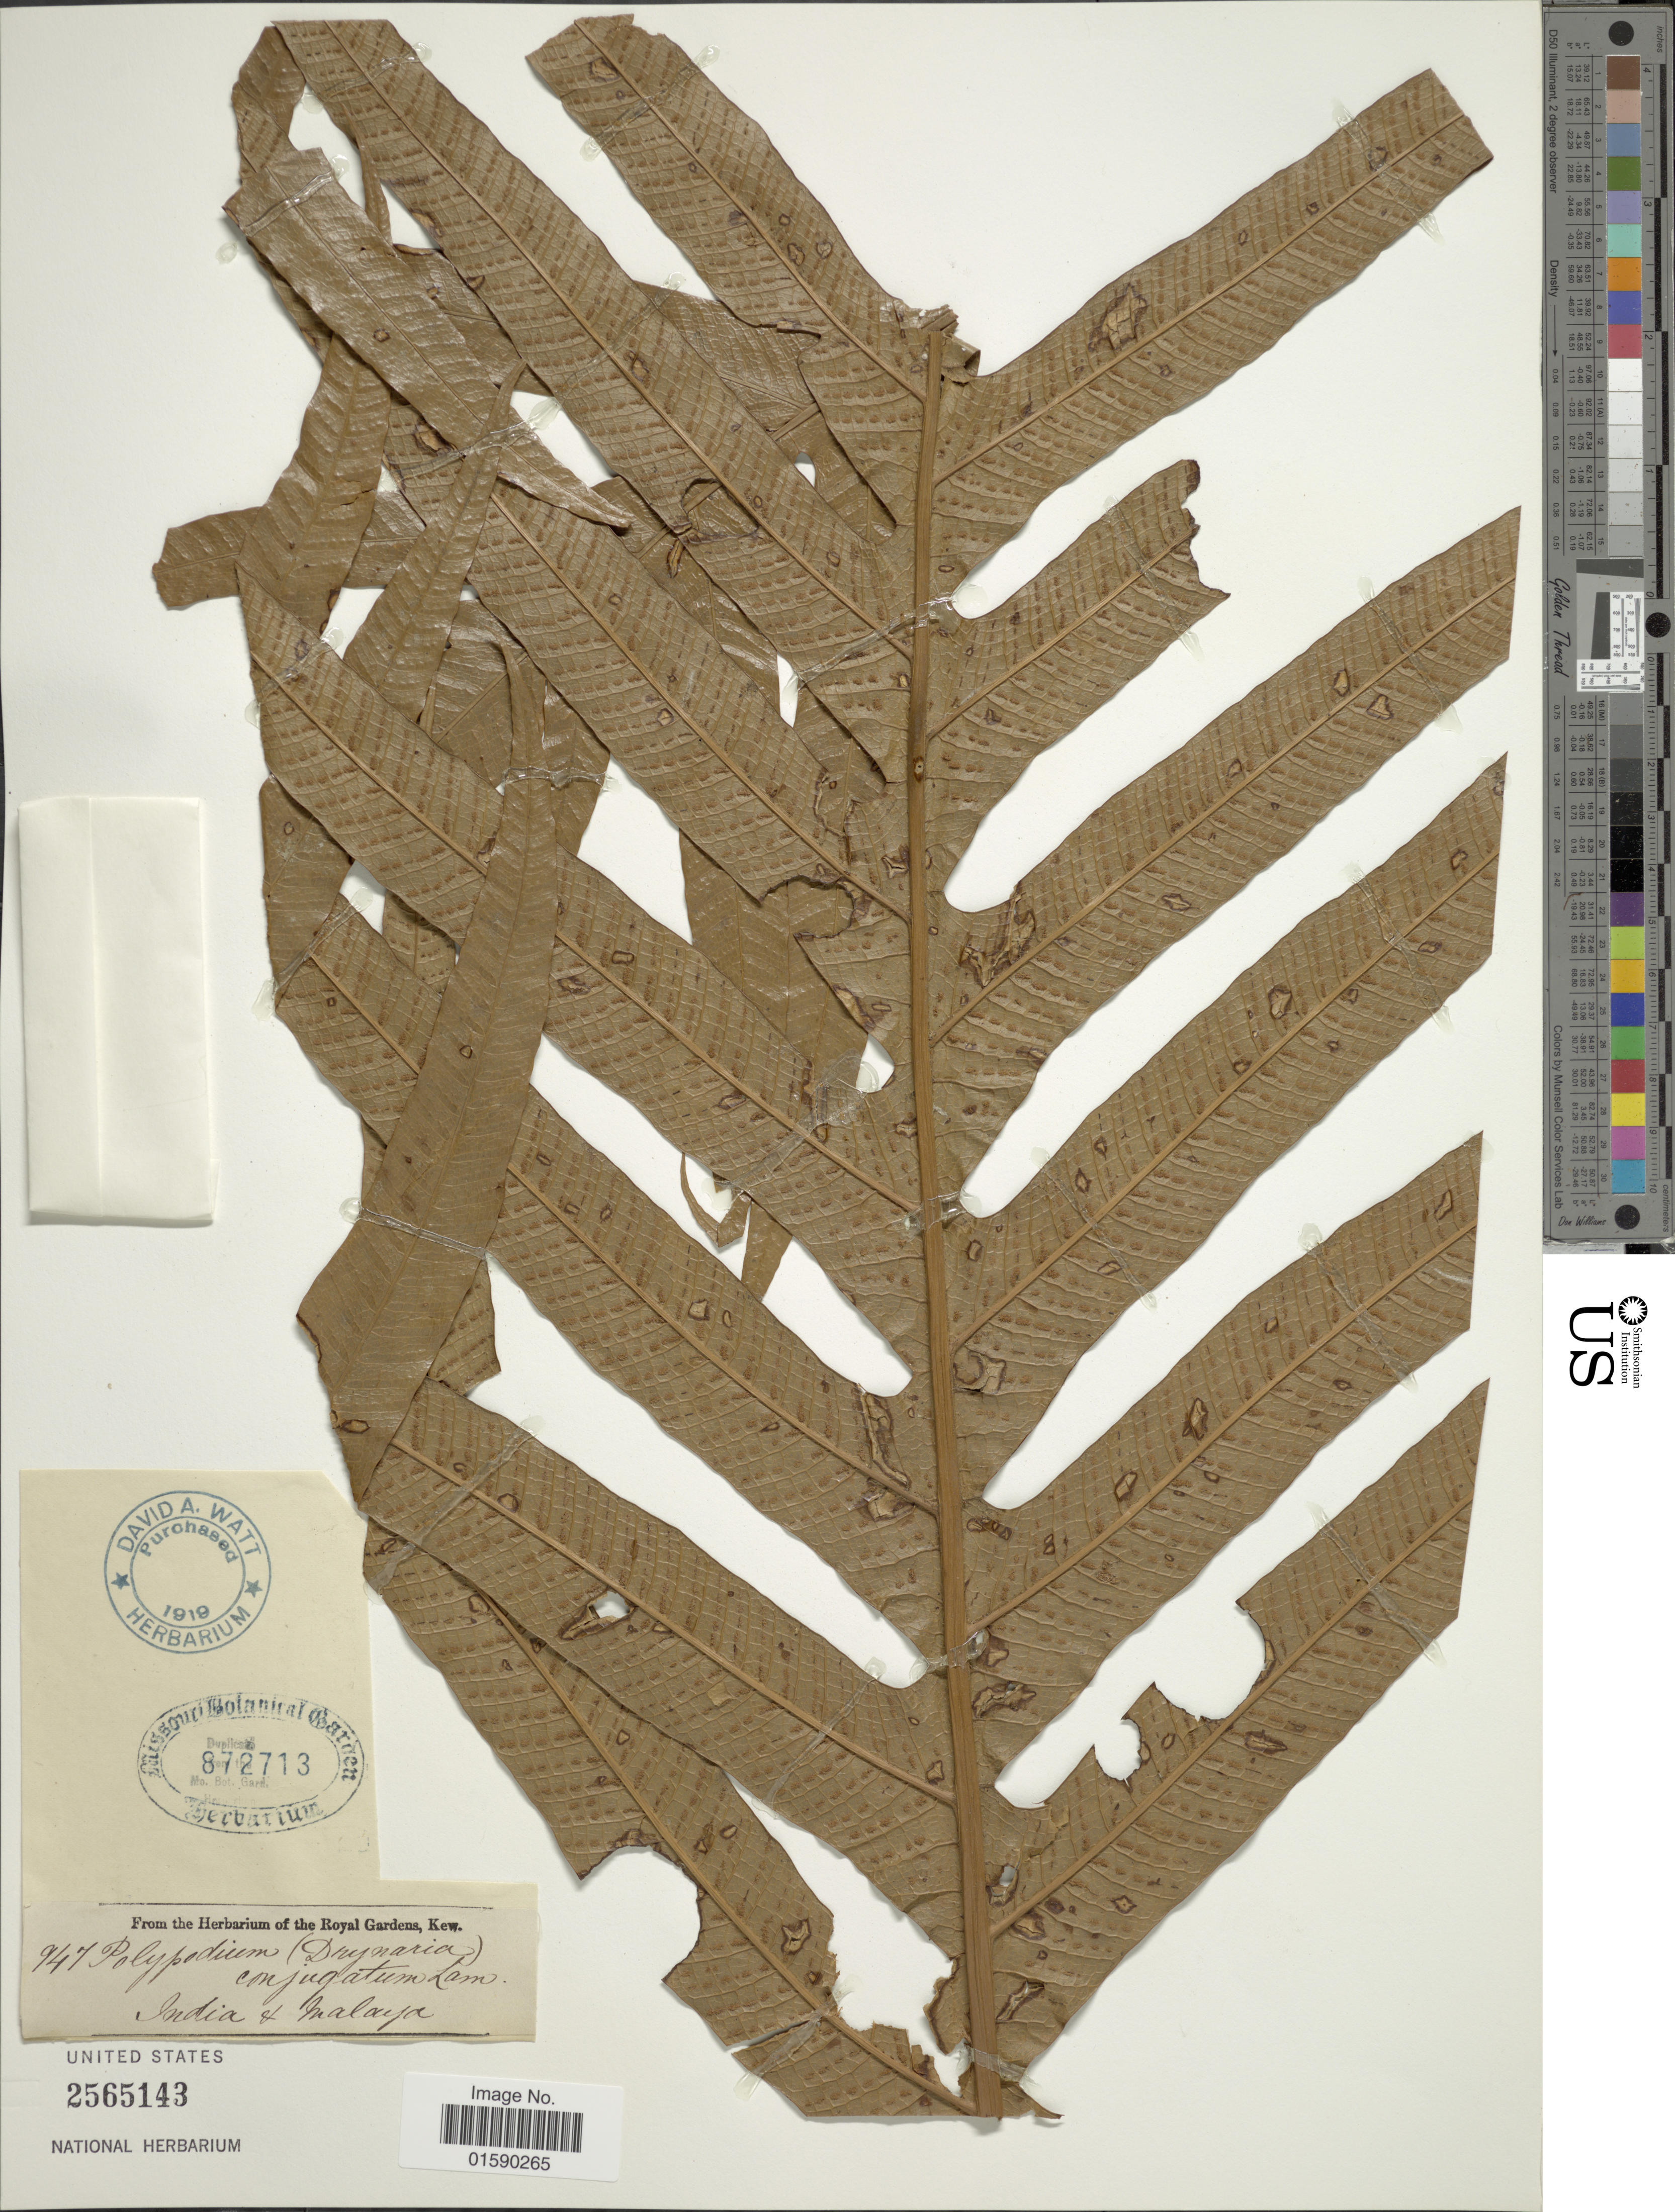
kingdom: Plantae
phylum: Tracheophyta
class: Polypodiopsida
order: Polypodiales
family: Polypodiaceae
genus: Aglaomorpha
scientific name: Aglaomorpha coronans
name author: (Wall. ex Mett.) Copel.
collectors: Royal Botanic Gardens (Kew)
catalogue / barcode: US 2565143